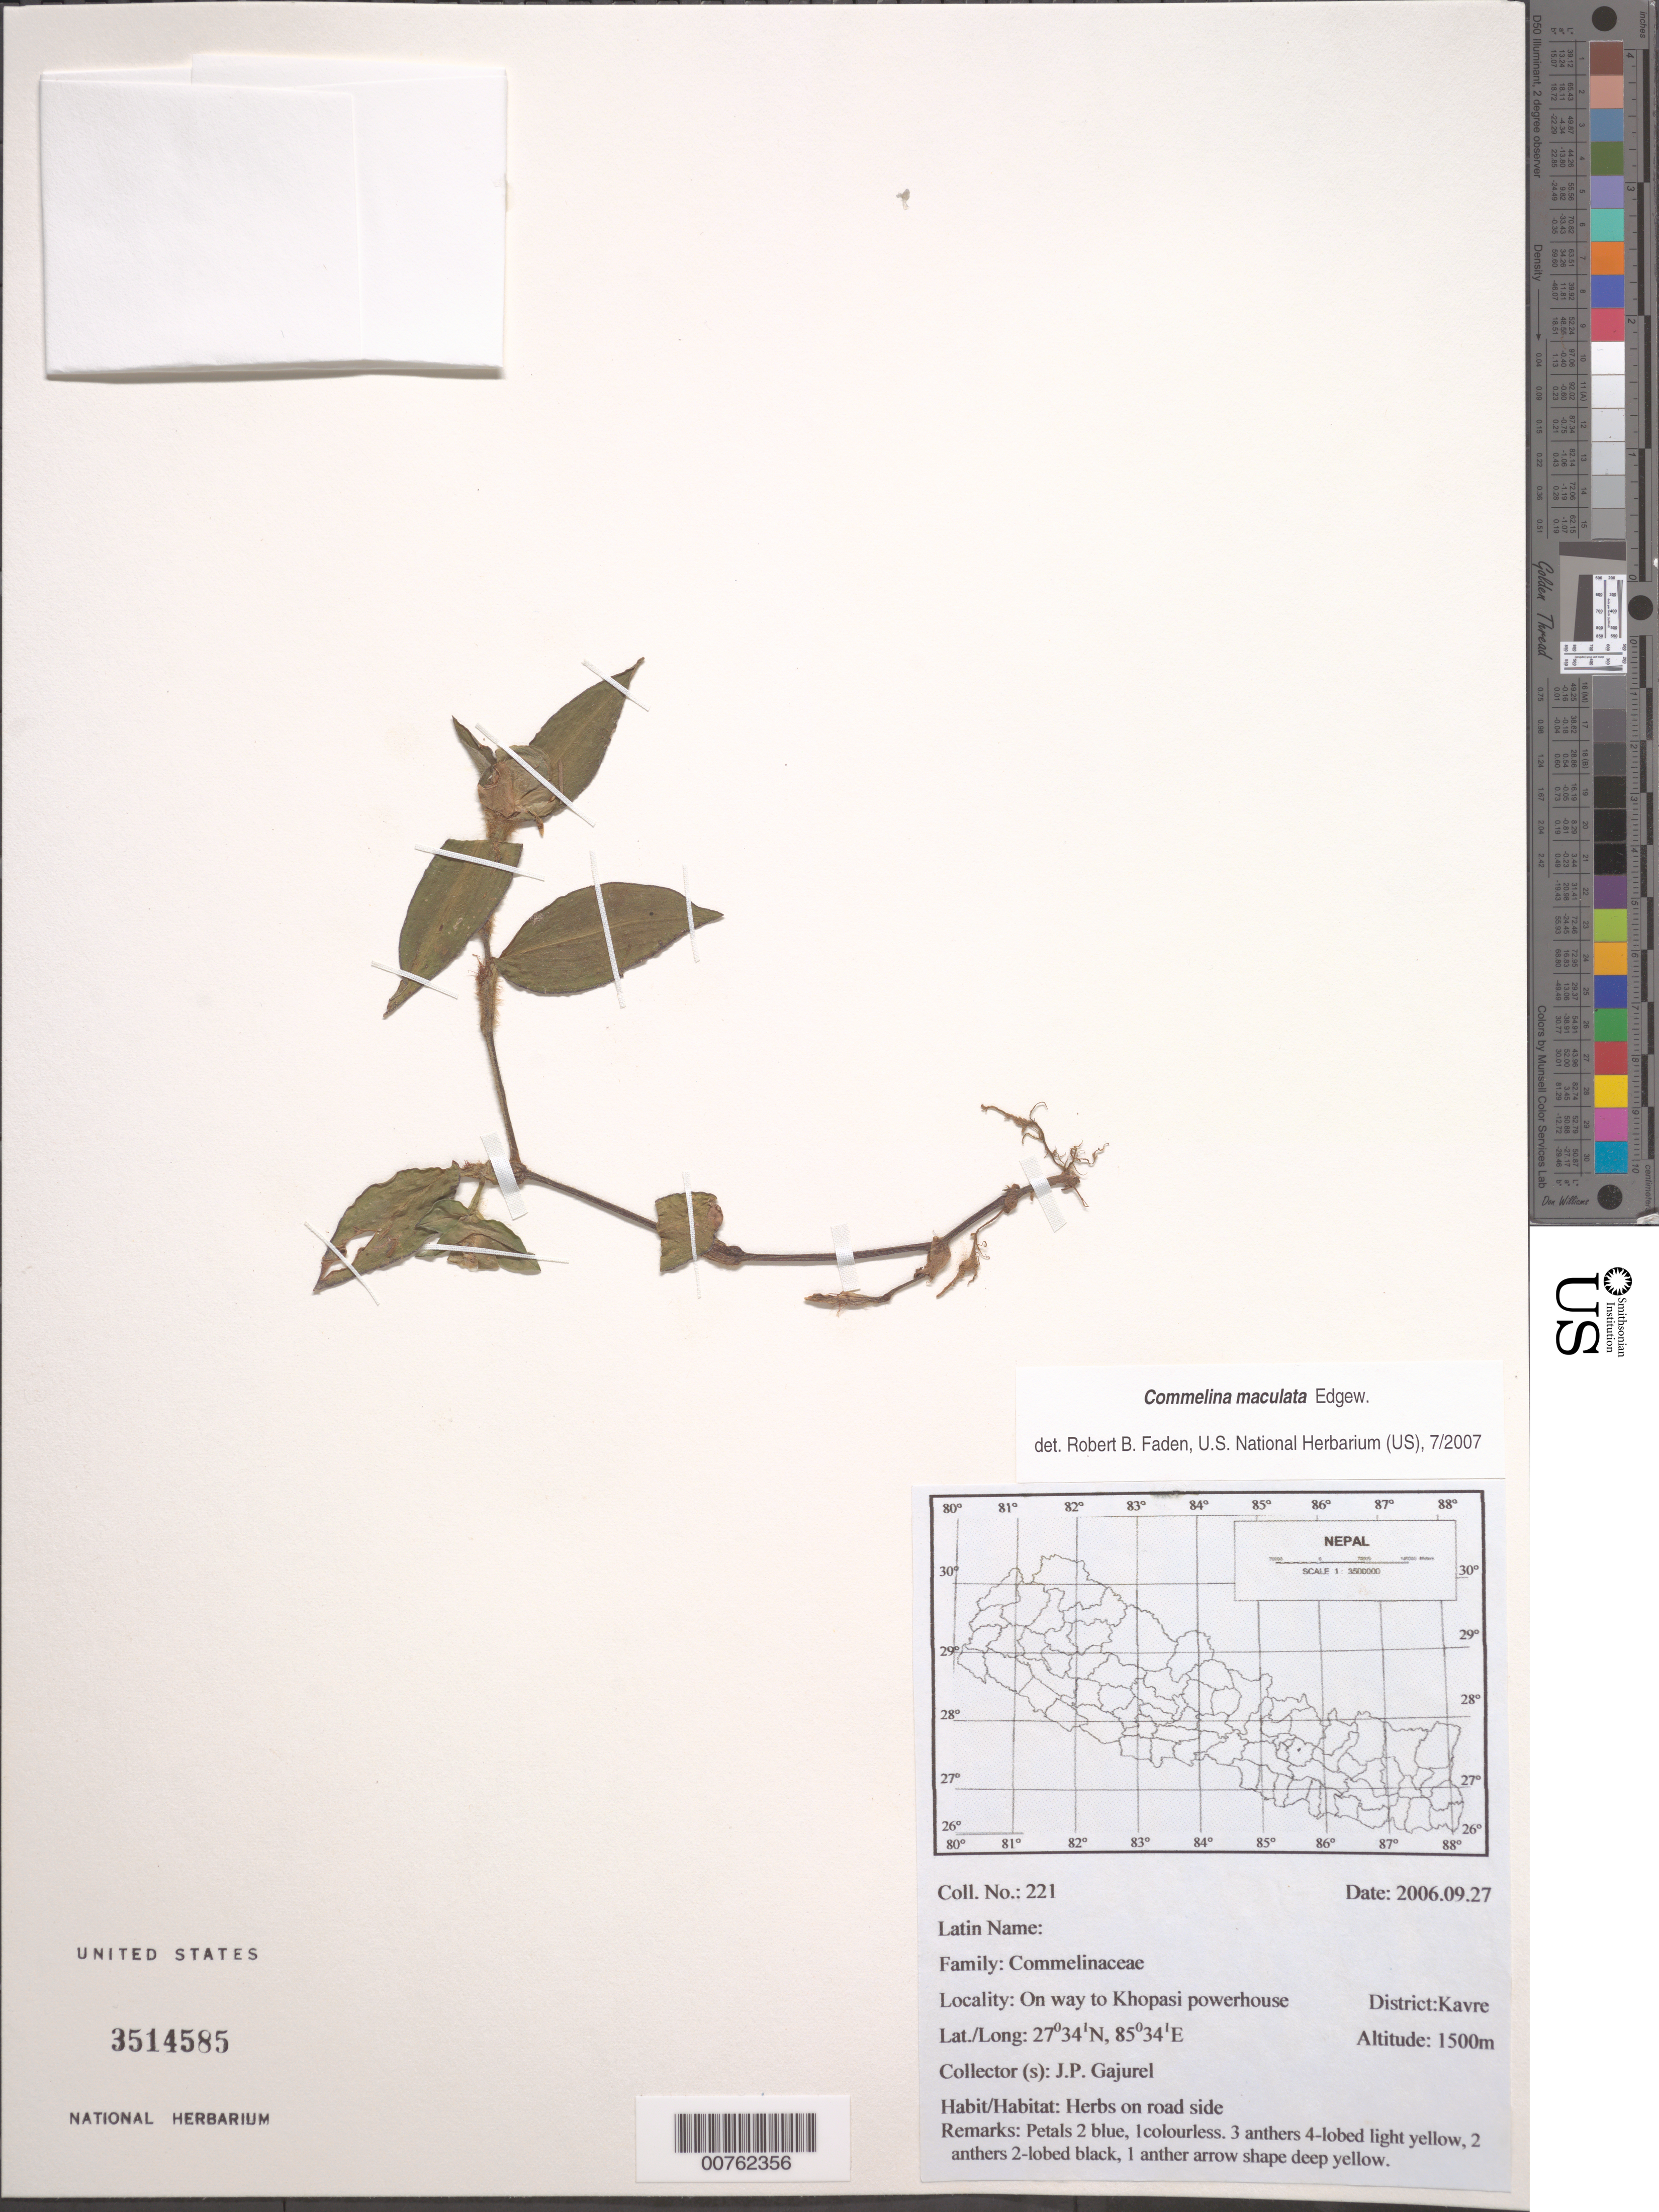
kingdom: Plantae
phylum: Tracheophyta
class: Liliopsida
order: Commelinales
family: Commelinaceae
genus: Commelina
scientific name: Commelina maculata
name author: Edgew.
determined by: Faden, Robert B., (US), Smithsonian Institution - National Museum of Natural History (UNITED STATES)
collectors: J. Gajurel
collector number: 221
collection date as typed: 27 Sep 2006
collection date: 2006-09-27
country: Nepal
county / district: Kavre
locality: On way to Khopasi powerhouse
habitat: Herbs on roadside.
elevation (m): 1500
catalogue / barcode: US 3514585